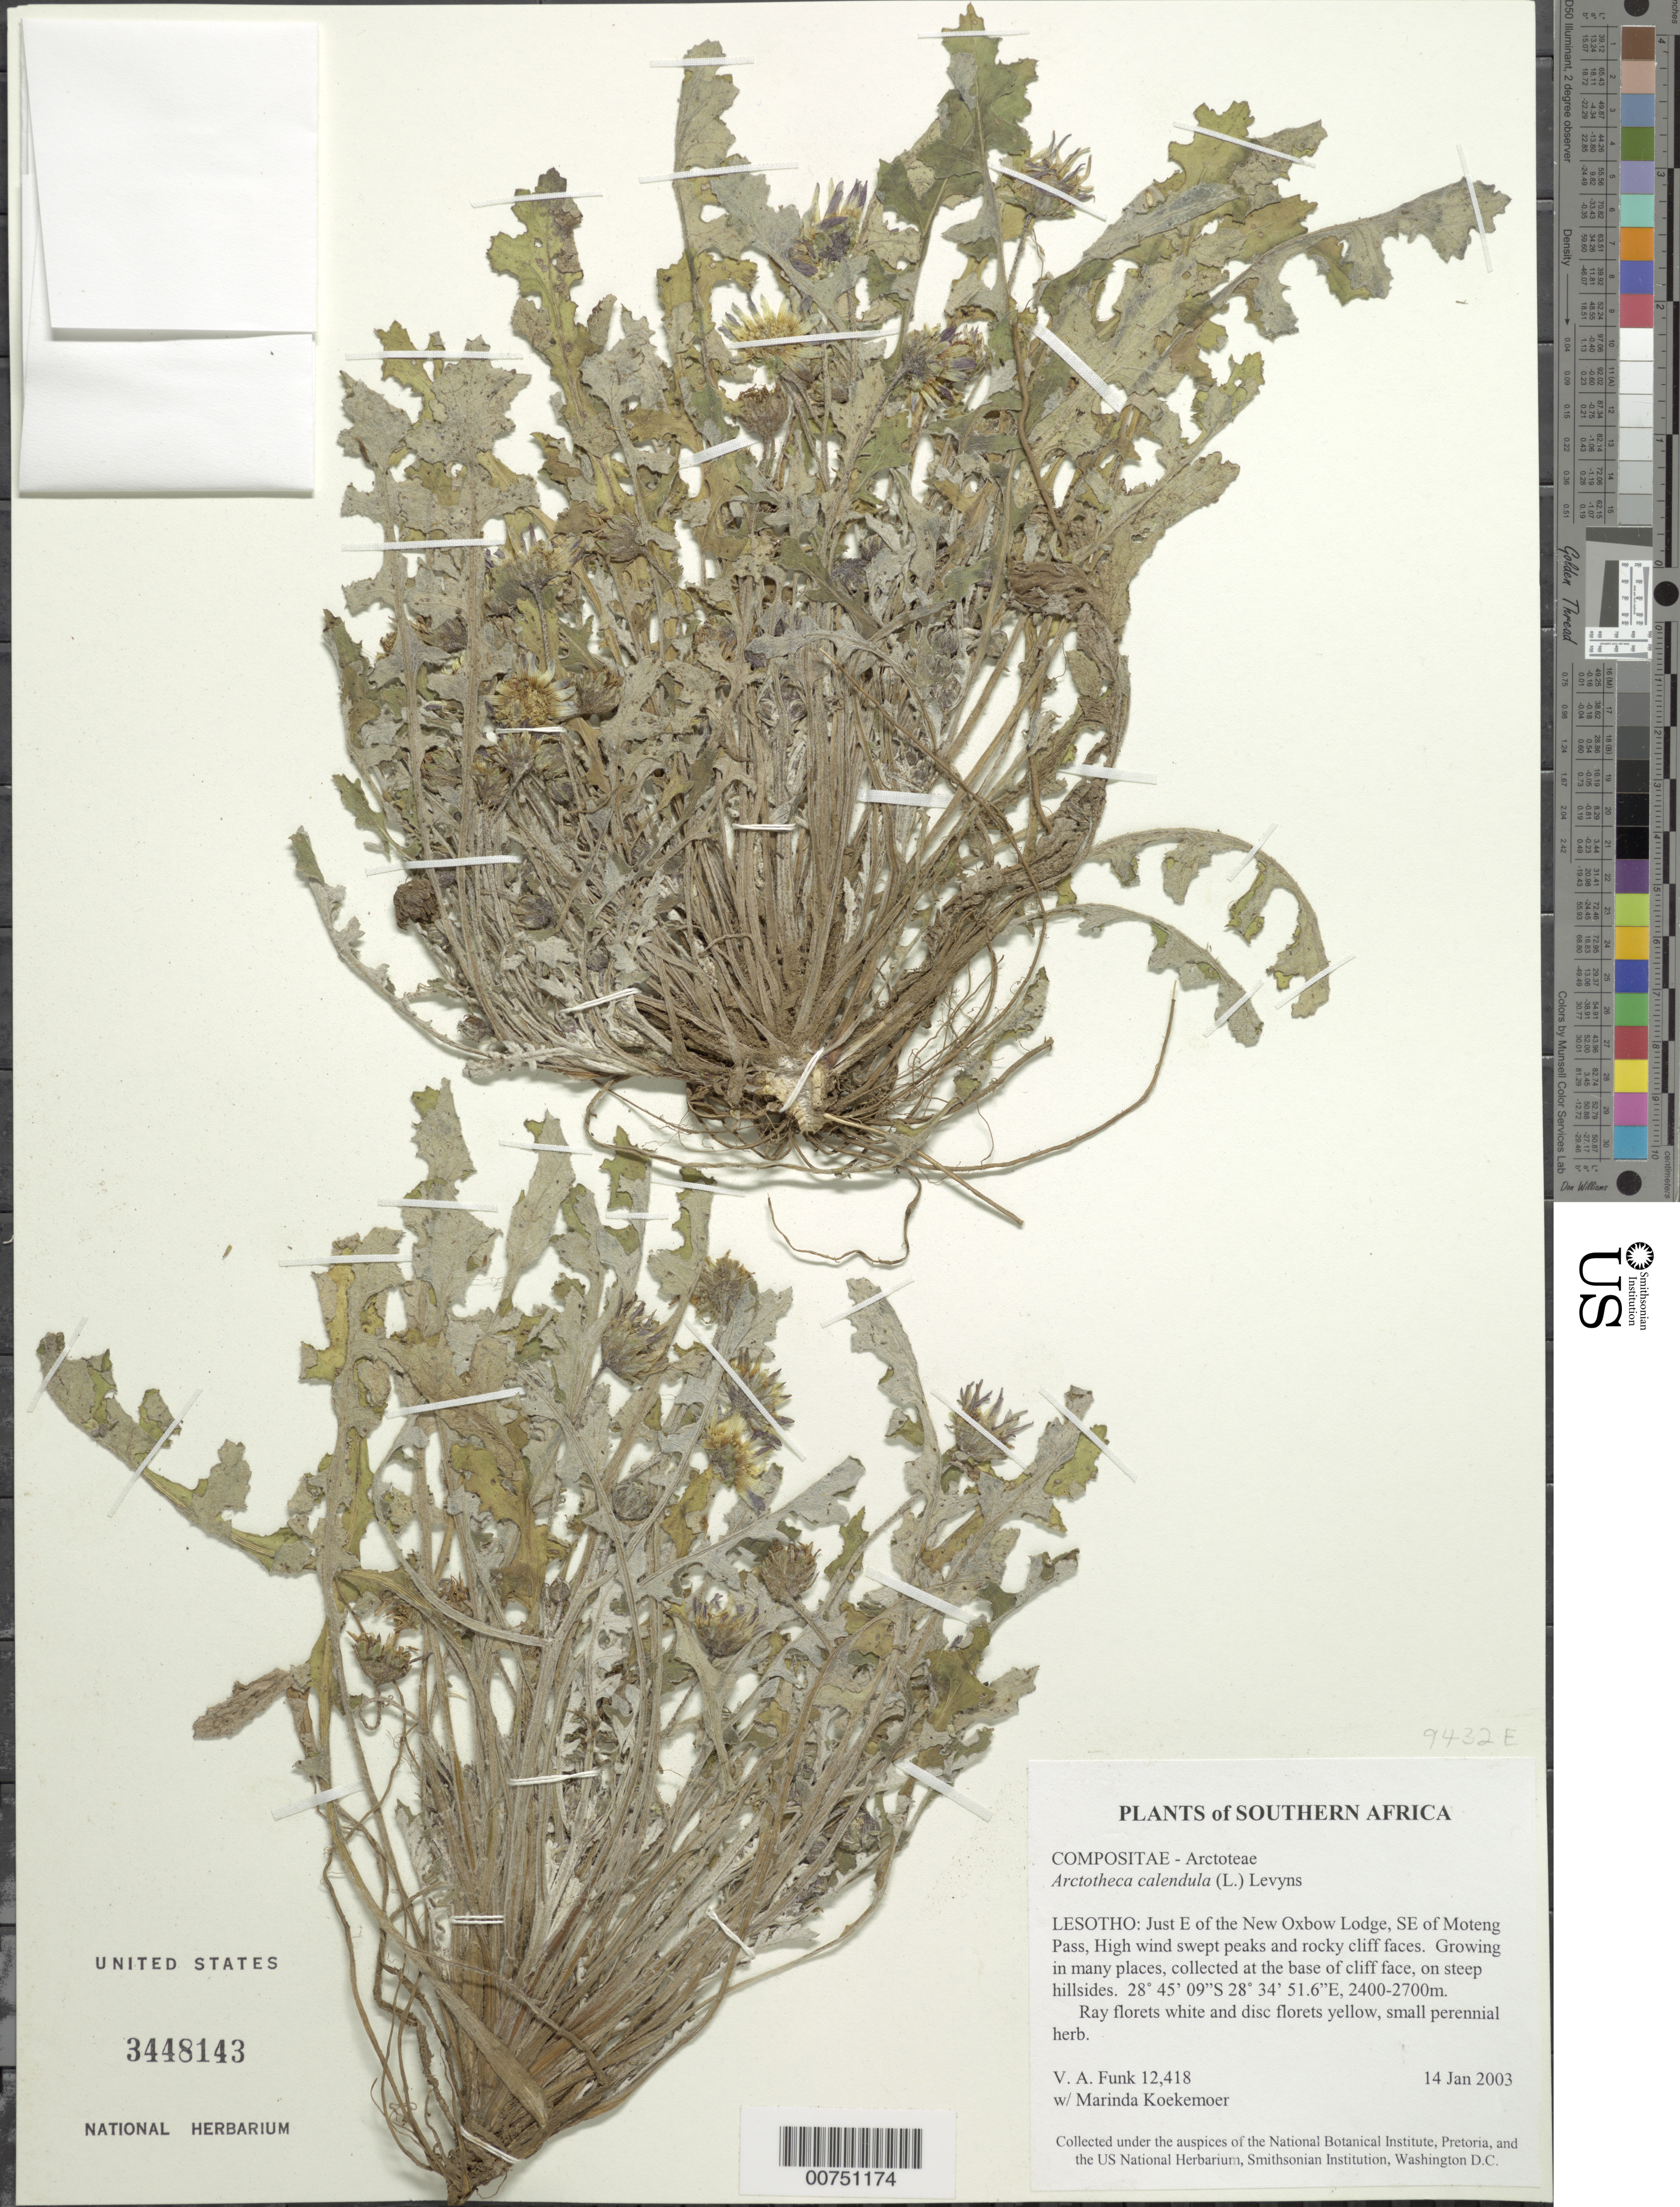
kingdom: Plantae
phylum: Tracheophyta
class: Magnoliopsida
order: Asterales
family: Asteraceae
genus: Arctotheca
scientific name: Arctotheca calendula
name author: (L.) Levyns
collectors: V. Funk & M. Koekemoer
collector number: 12418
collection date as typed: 14 January 2003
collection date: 2003-01-14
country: South Africa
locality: Lesotho: just E of the New Oxbow Lodge, SE of Moteng Pass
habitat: High wind swept peaks and rocky cliff face; growing in many places, collected at the base of cliff face, on steep hillsides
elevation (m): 2400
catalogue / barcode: US 3448143